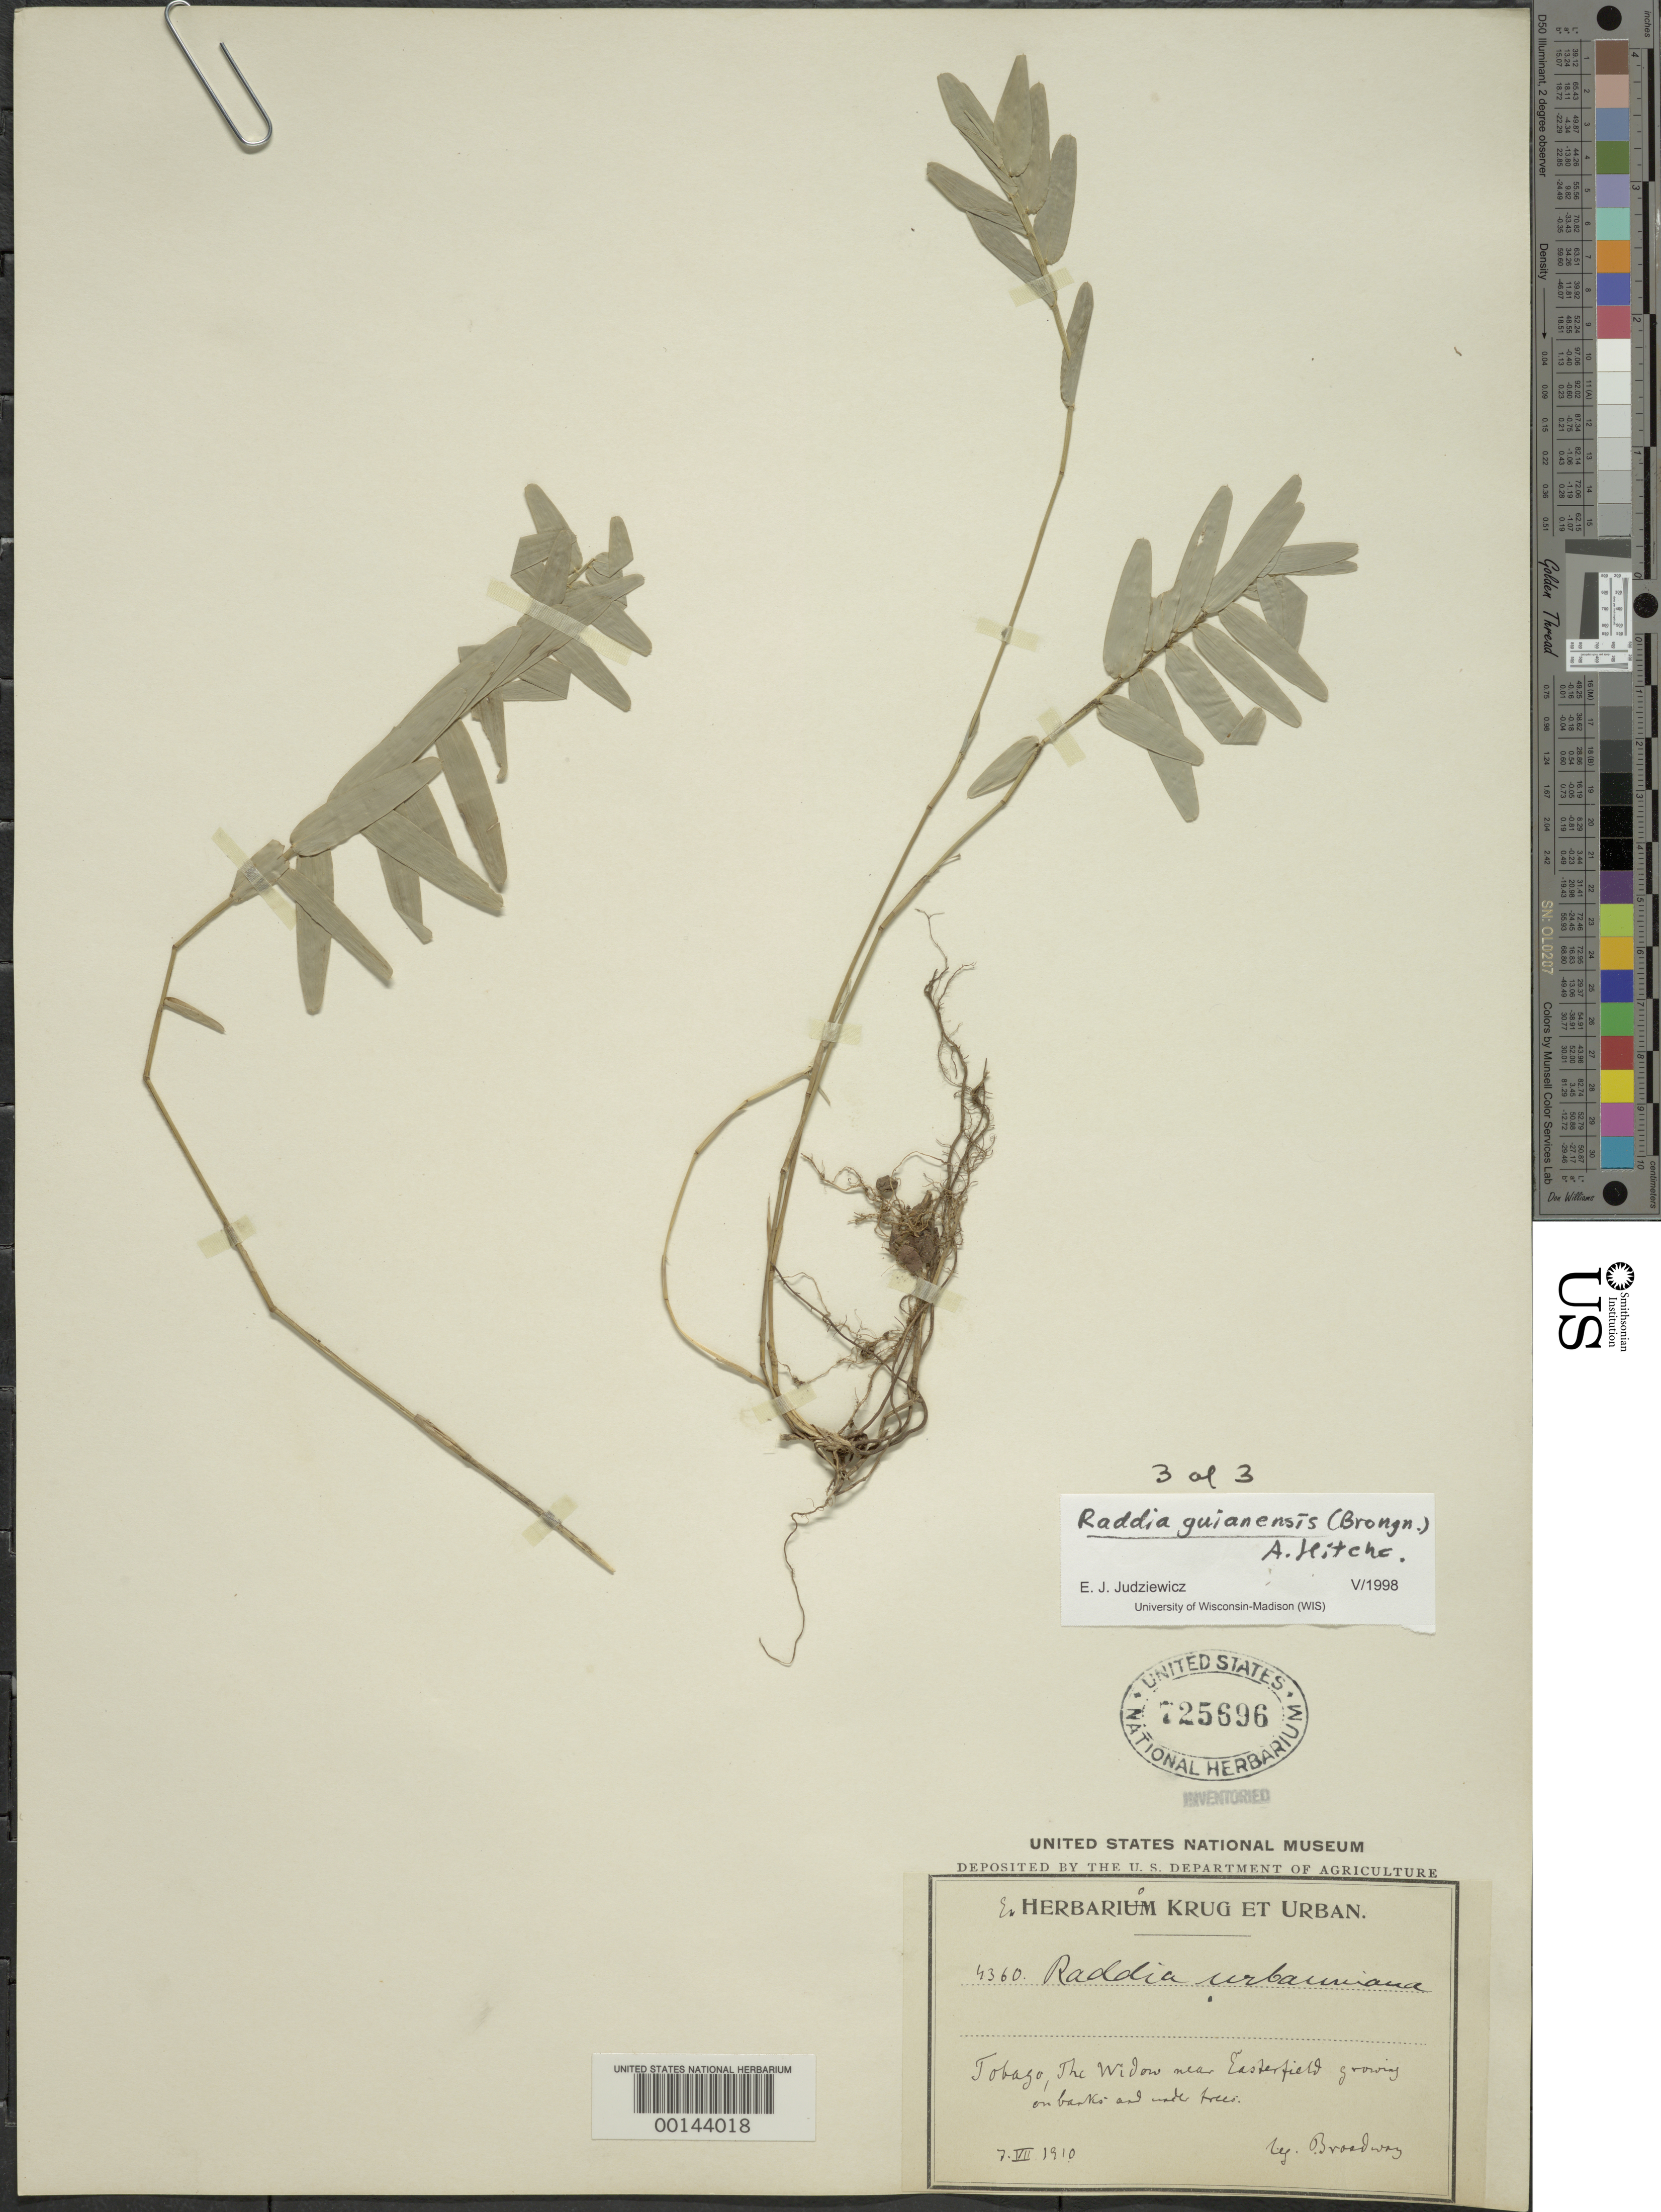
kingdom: Plantae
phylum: Tracheophyta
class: Liliopsida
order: Poales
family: Poaceae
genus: Raddia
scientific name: Raddia guianensis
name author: (Brongn.) Hitchc.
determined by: Judziewicz, E. J.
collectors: W. E. Broadway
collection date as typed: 07 Jul 1910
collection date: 1910-07-07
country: Trinidad and Tobago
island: Tobago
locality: Easterfield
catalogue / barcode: US 725696